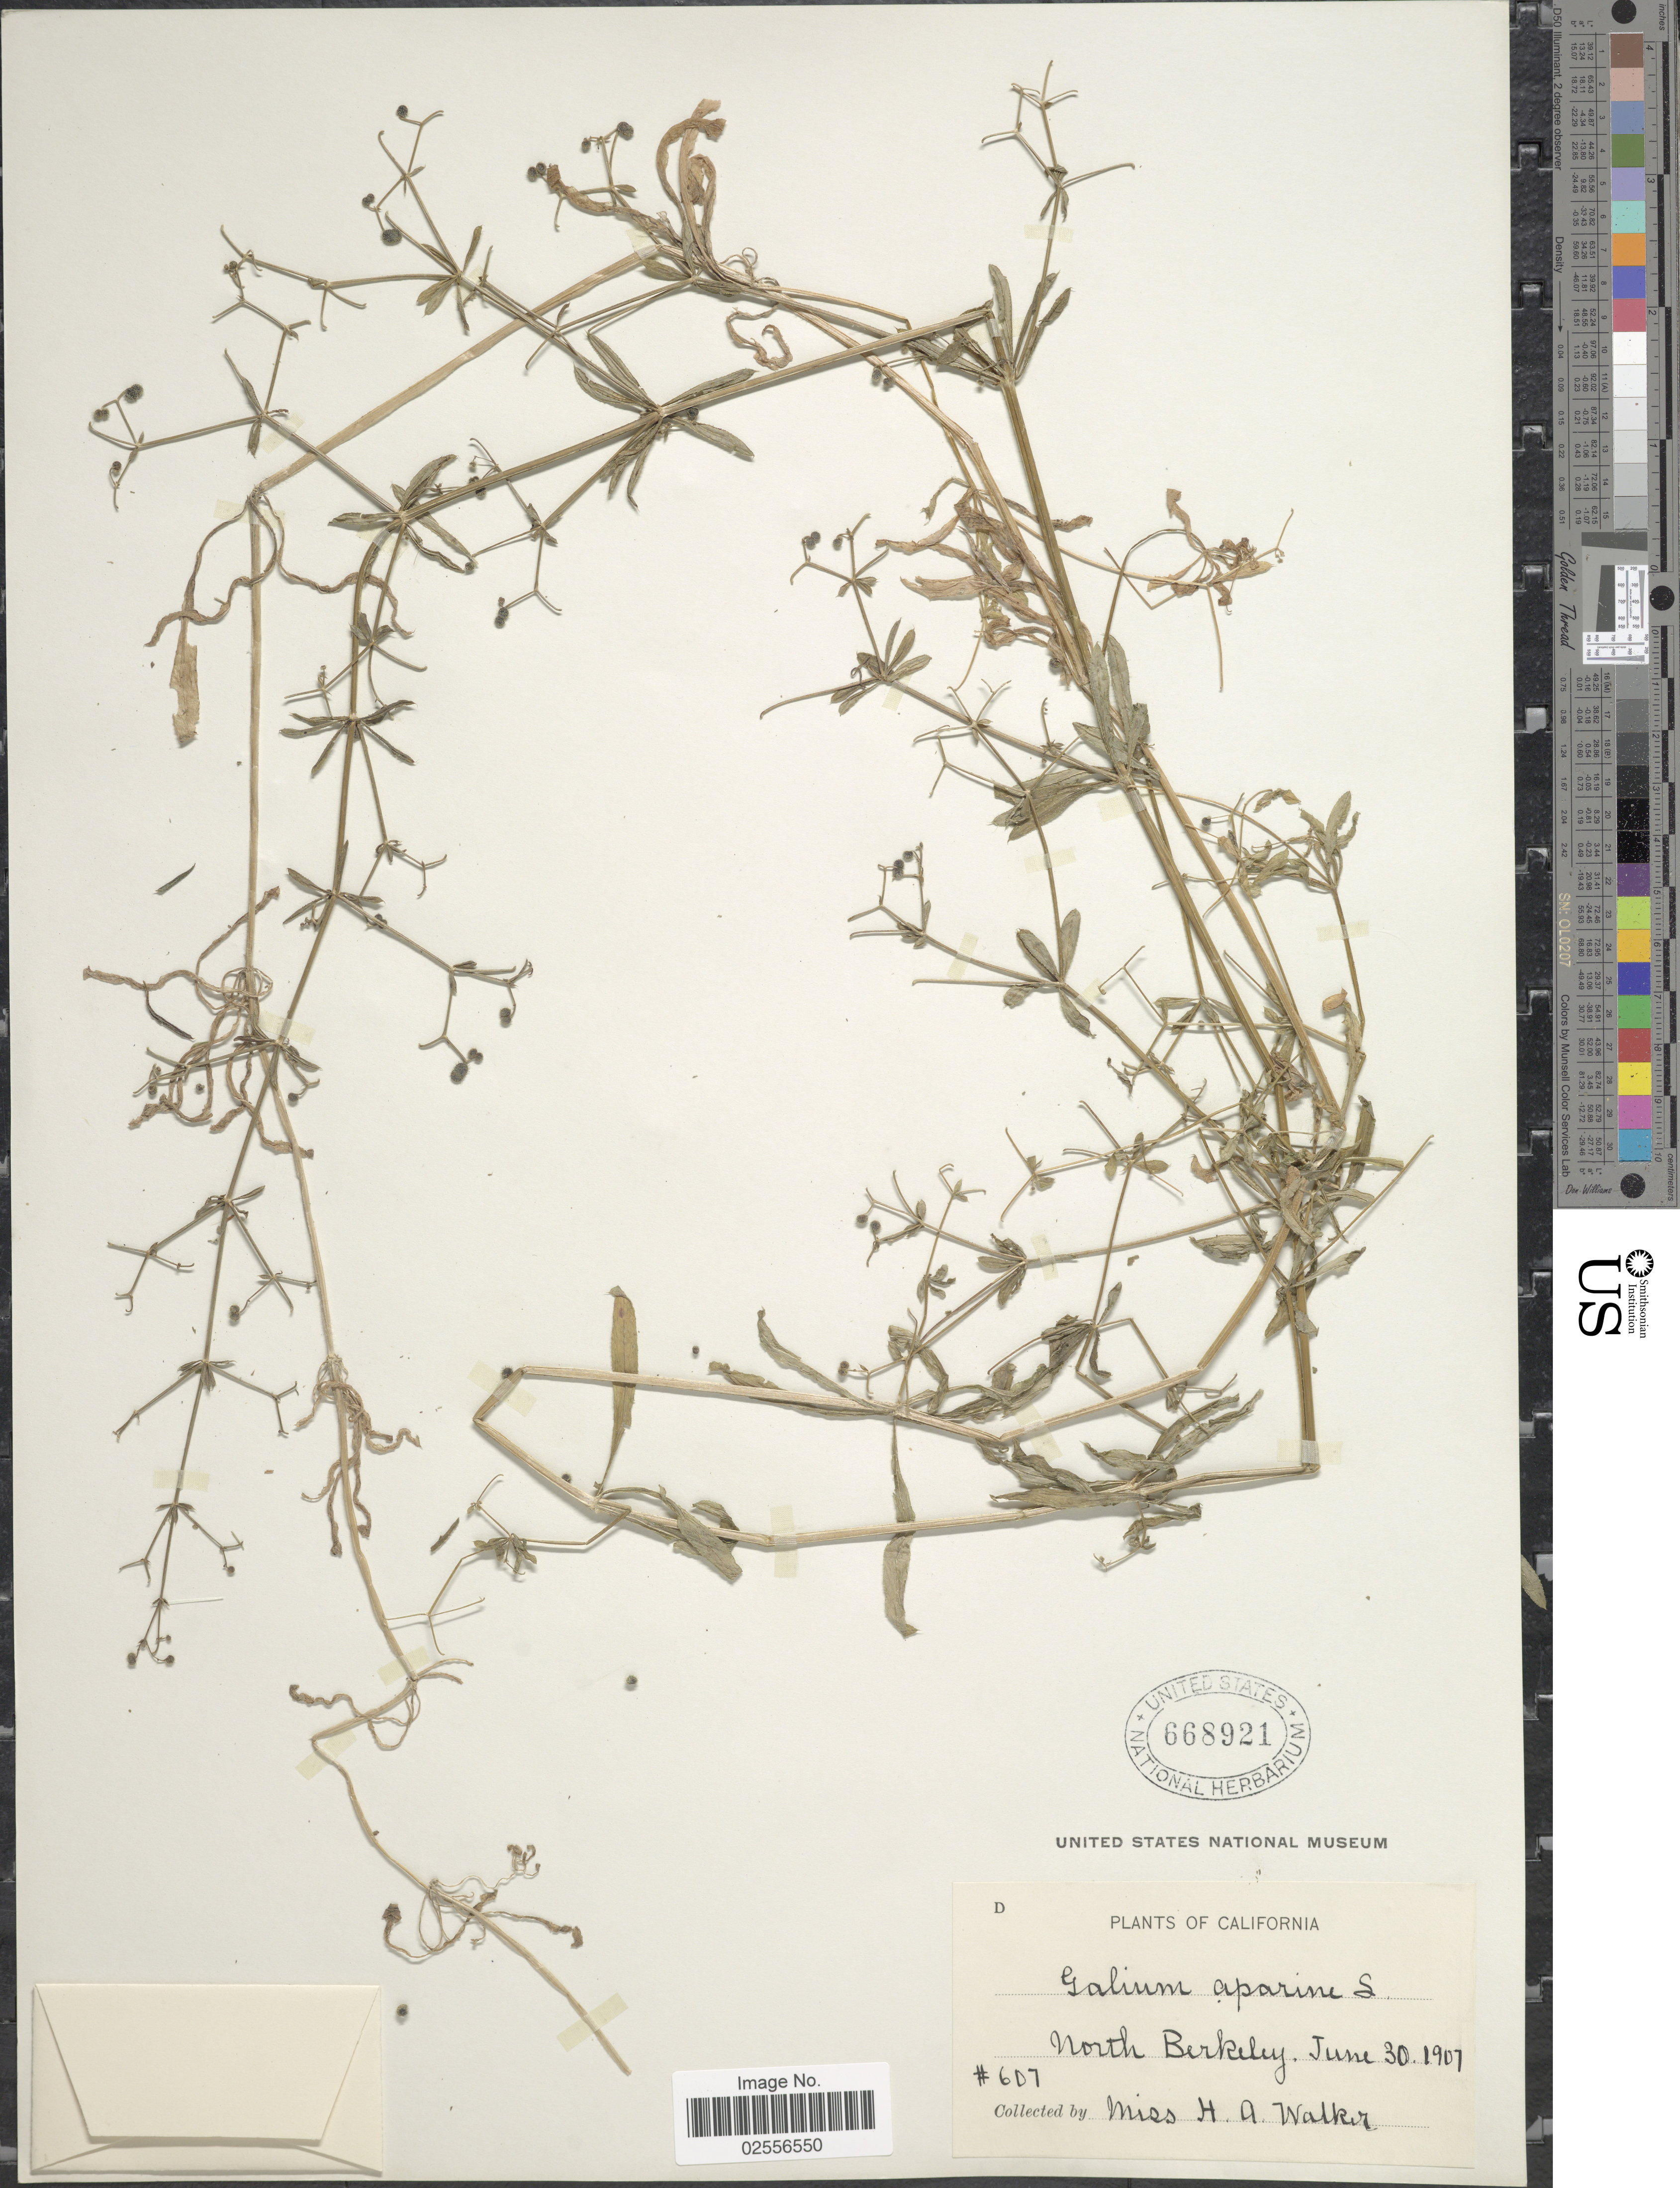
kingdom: Plantae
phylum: Tracheophyta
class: Magnoliopsida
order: Gentianales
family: Rubiaceae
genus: Galium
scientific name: Galium aparine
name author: L.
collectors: H. Walker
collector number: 607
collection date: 1907-06-30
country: United States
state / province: California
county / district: Alameda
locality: North Berkeley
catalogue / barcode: US 668921